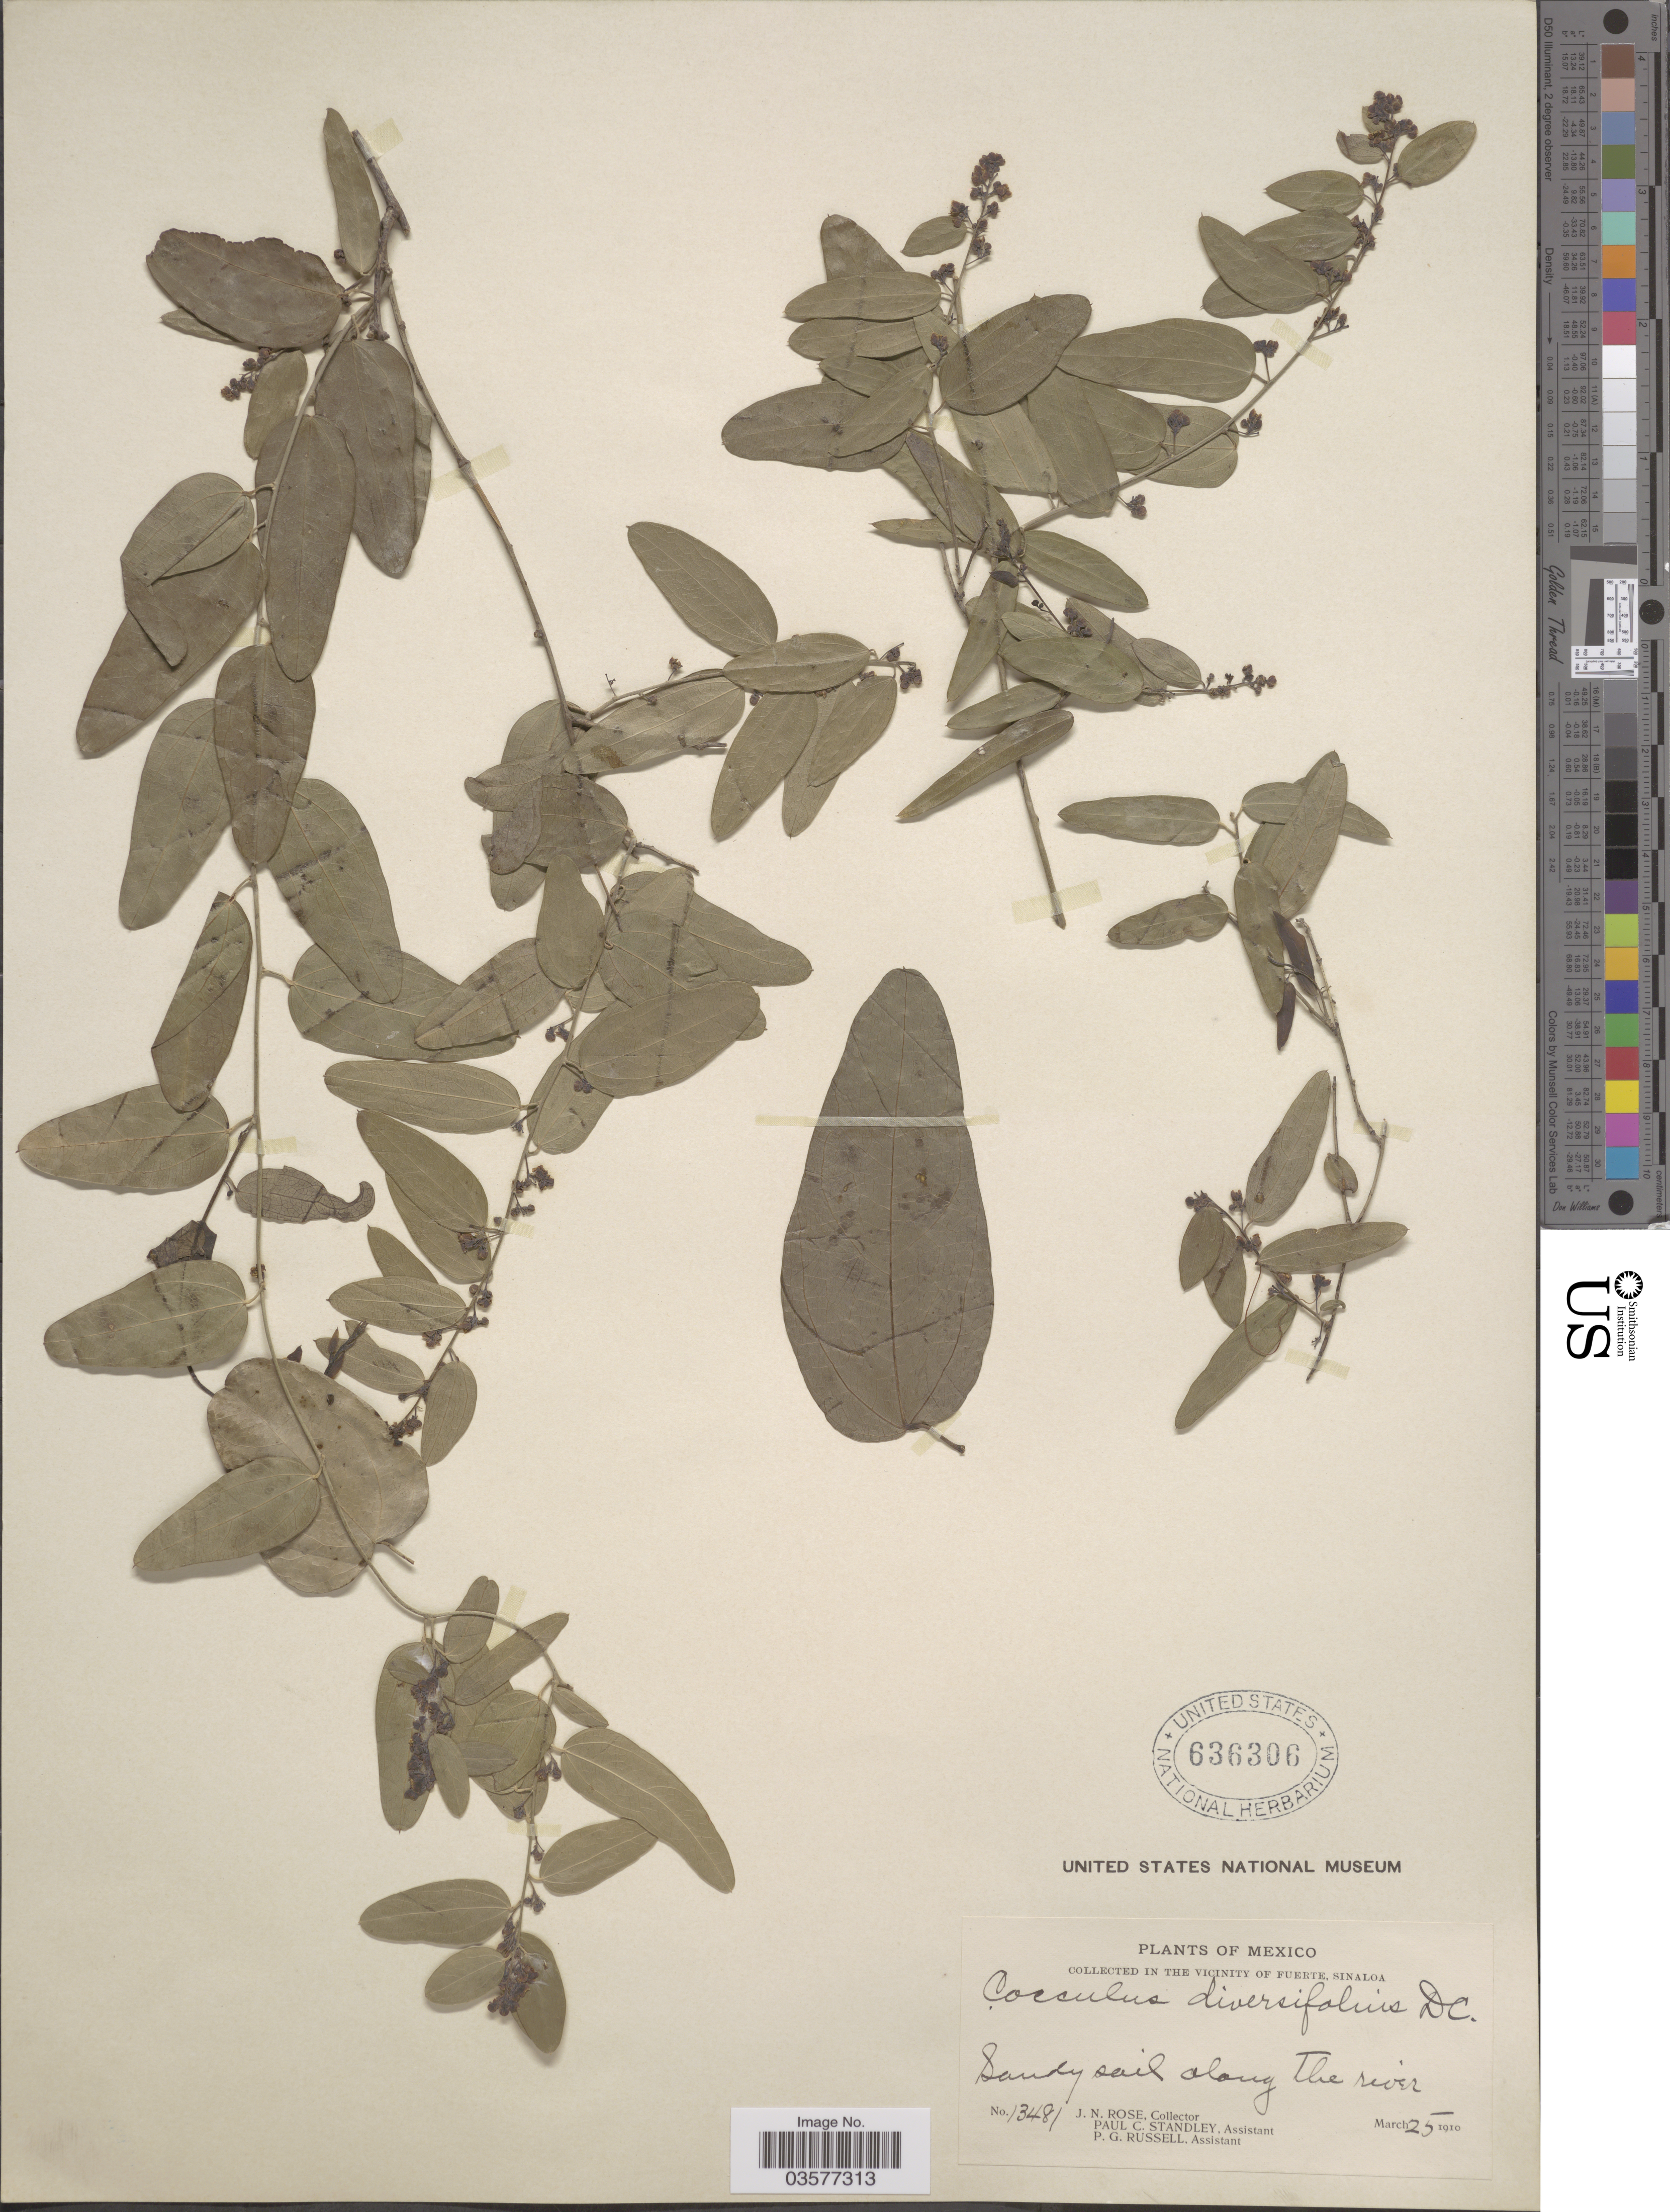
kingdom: Plantae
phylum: Tracheophyta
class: Magnoliopsida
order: Ranunculales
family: Menispermaceae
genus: Cocculus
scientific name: Cocculus diversifolius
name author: DC.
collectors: J. N. Rose, P. C. Standley & P. G. Russell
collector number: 13481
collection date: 1910-03-25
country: Mexico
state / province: Sinaloa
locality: In The vicinity of Fuerte, Sandy soil along the river.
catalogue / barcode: US 636306